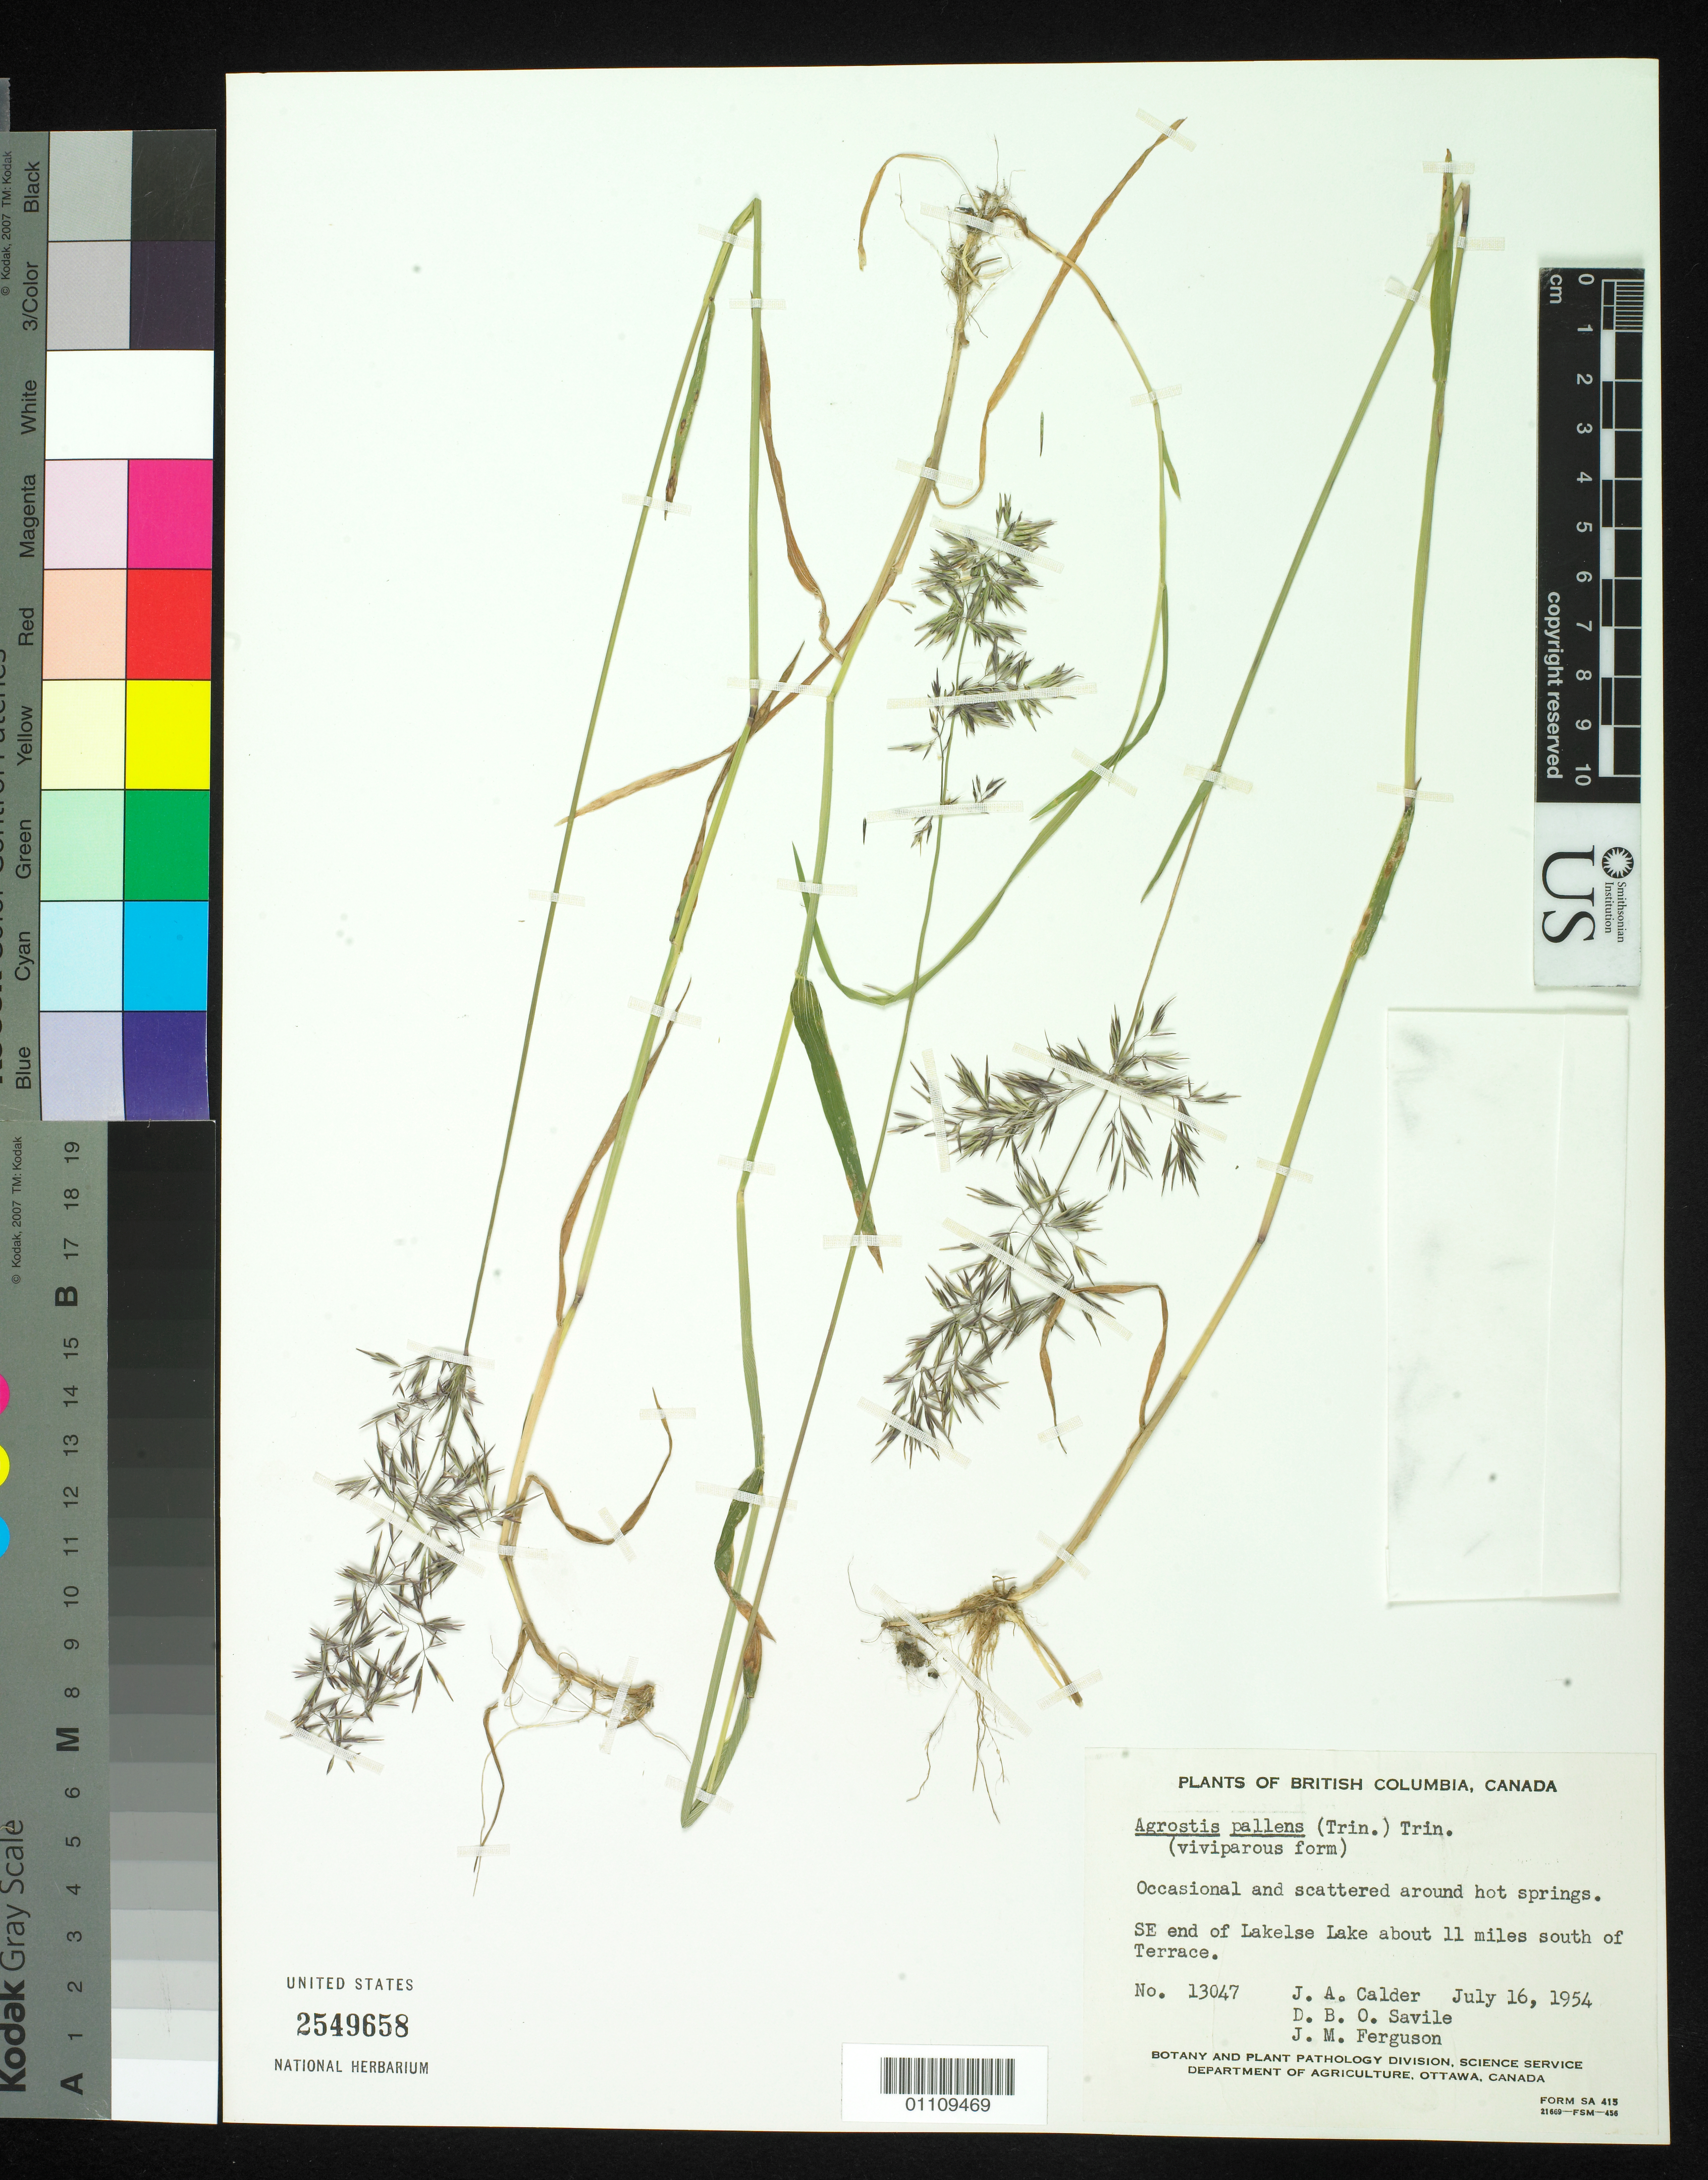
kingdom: Plantae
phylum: Tracheophyta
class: Liliopsida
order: Poales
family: Poaceae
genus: Agrostis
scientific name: Agrostis pallens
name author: Trin.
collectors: J. A. Calder, D. Savile & J. M. Ferguson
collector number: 13047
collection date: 1954-07-16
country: Canada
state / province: British Columbia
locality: SE end of Lakelse Lake about 11 mi S of Terrace.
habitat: Occasional and scattered around hot springs.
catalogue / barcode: US 2549628